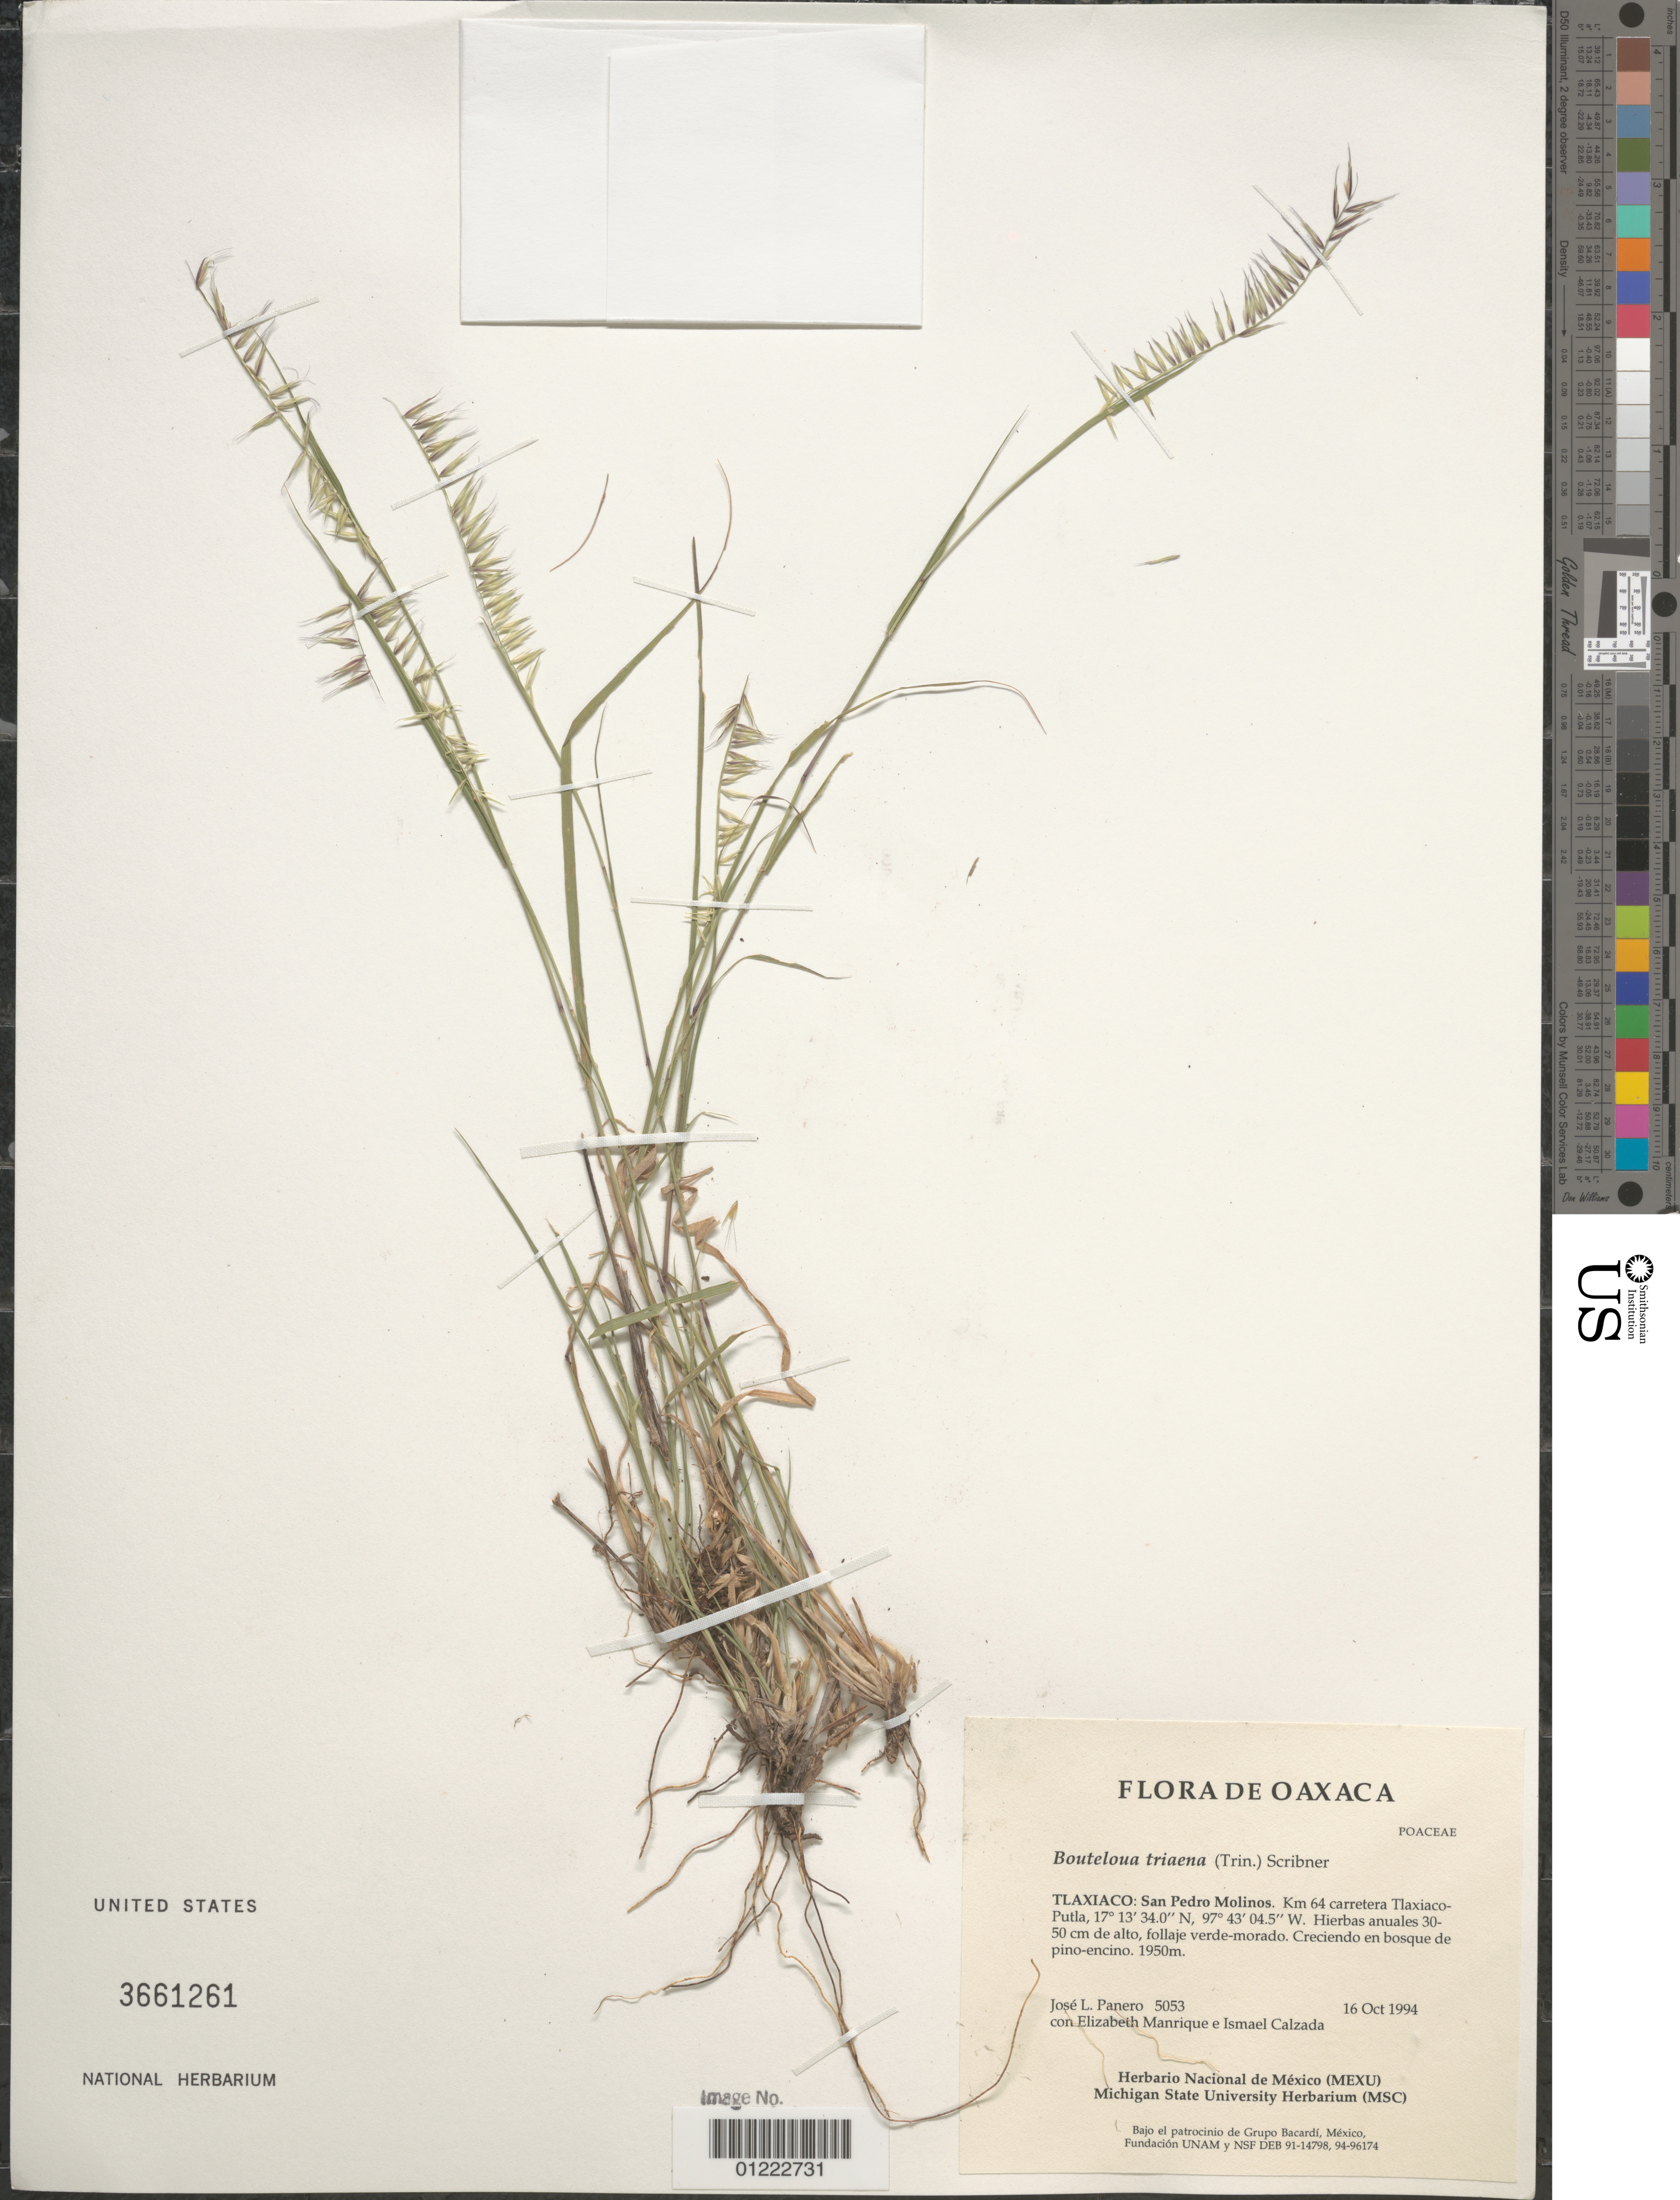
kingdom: Plantae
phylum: Tracheophyta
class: Liliopsida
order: Poales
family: Poaceae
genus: Bouteloua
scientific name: Bouteloua triaena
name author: (Trin. ex Spreng.) Scribn.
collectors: J. L. Panero, E. Manrique & J. I. Calzada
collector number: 5053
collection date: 1994-10-16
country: Mexico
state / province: Oaxaca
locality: National Herbarium Tlaxiaco: San Pedro Molinos. Km 64 carretera Tlaxiaco- Putla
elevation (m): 1950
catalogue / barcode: US 3661261